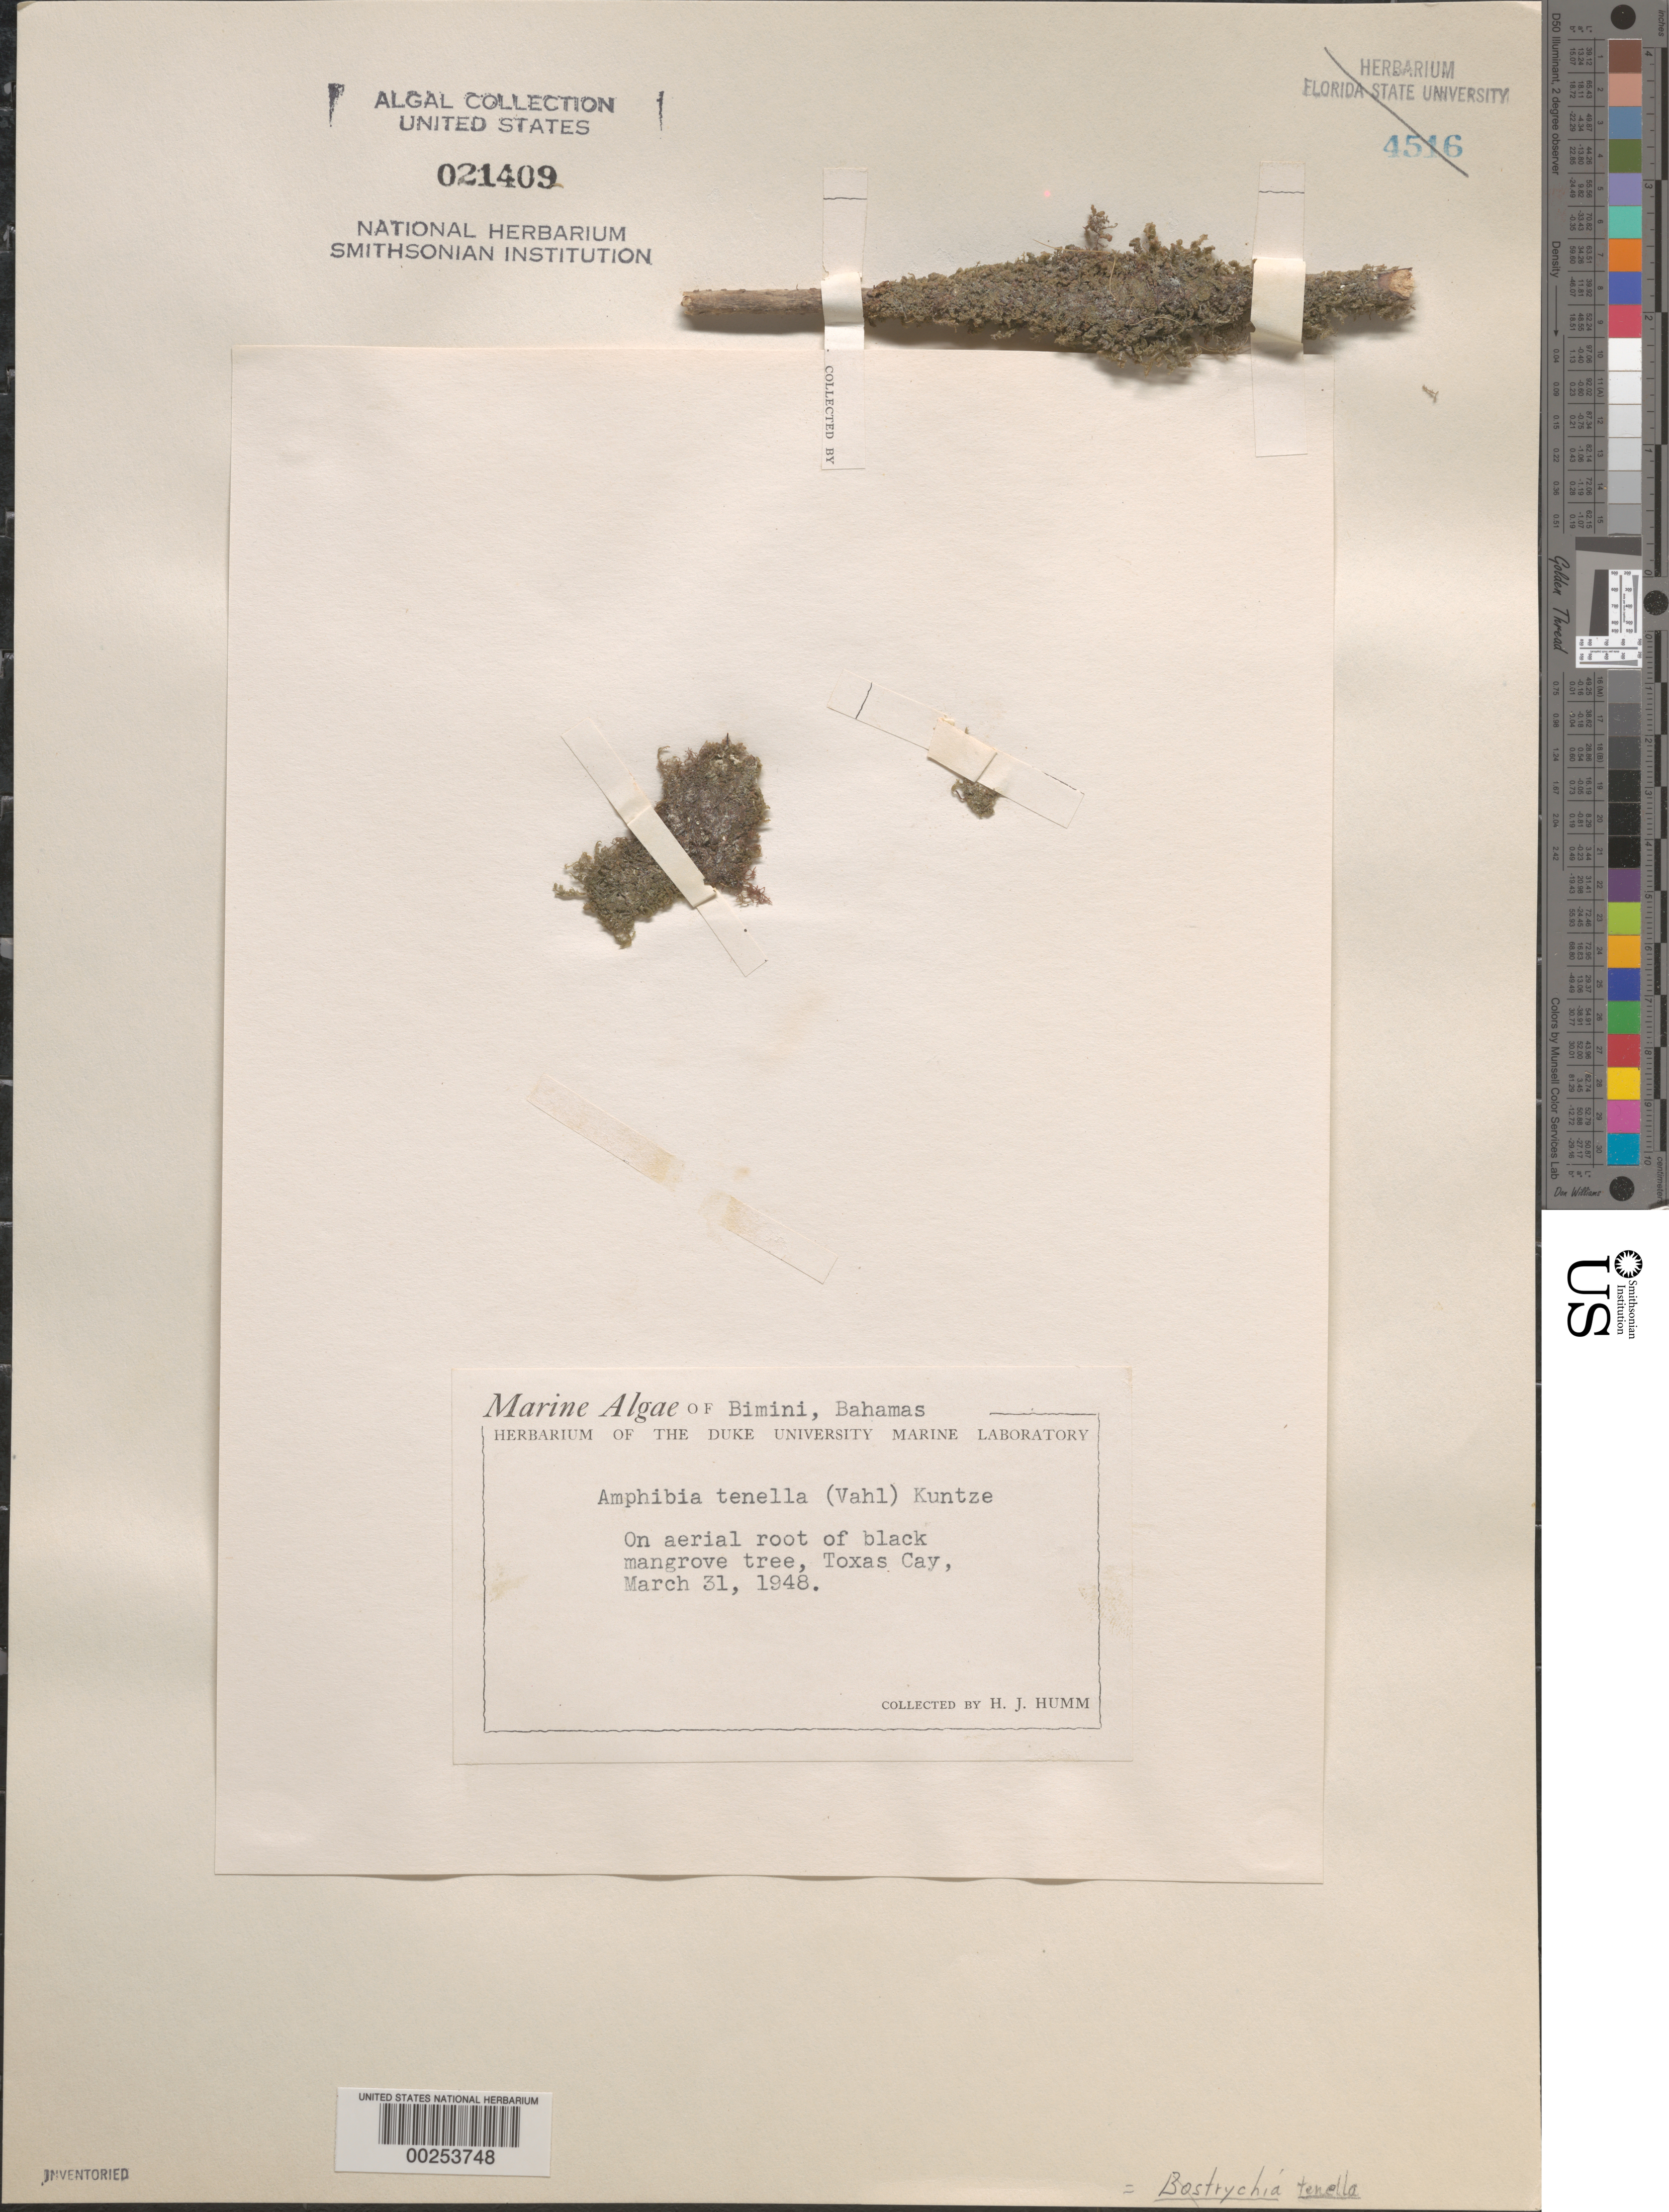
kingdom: Plantae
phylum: Rhodophyta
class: Florideophyceae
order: Ceramiales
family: Rhodomelaceae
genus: Bostrychia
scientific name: Bostrychia tenella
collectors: H. J. Humm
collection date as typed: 31 Mar 1948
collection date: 1948-03-31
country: Bahamas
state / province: Biminis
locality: Toxas cay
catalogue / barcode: US 21409